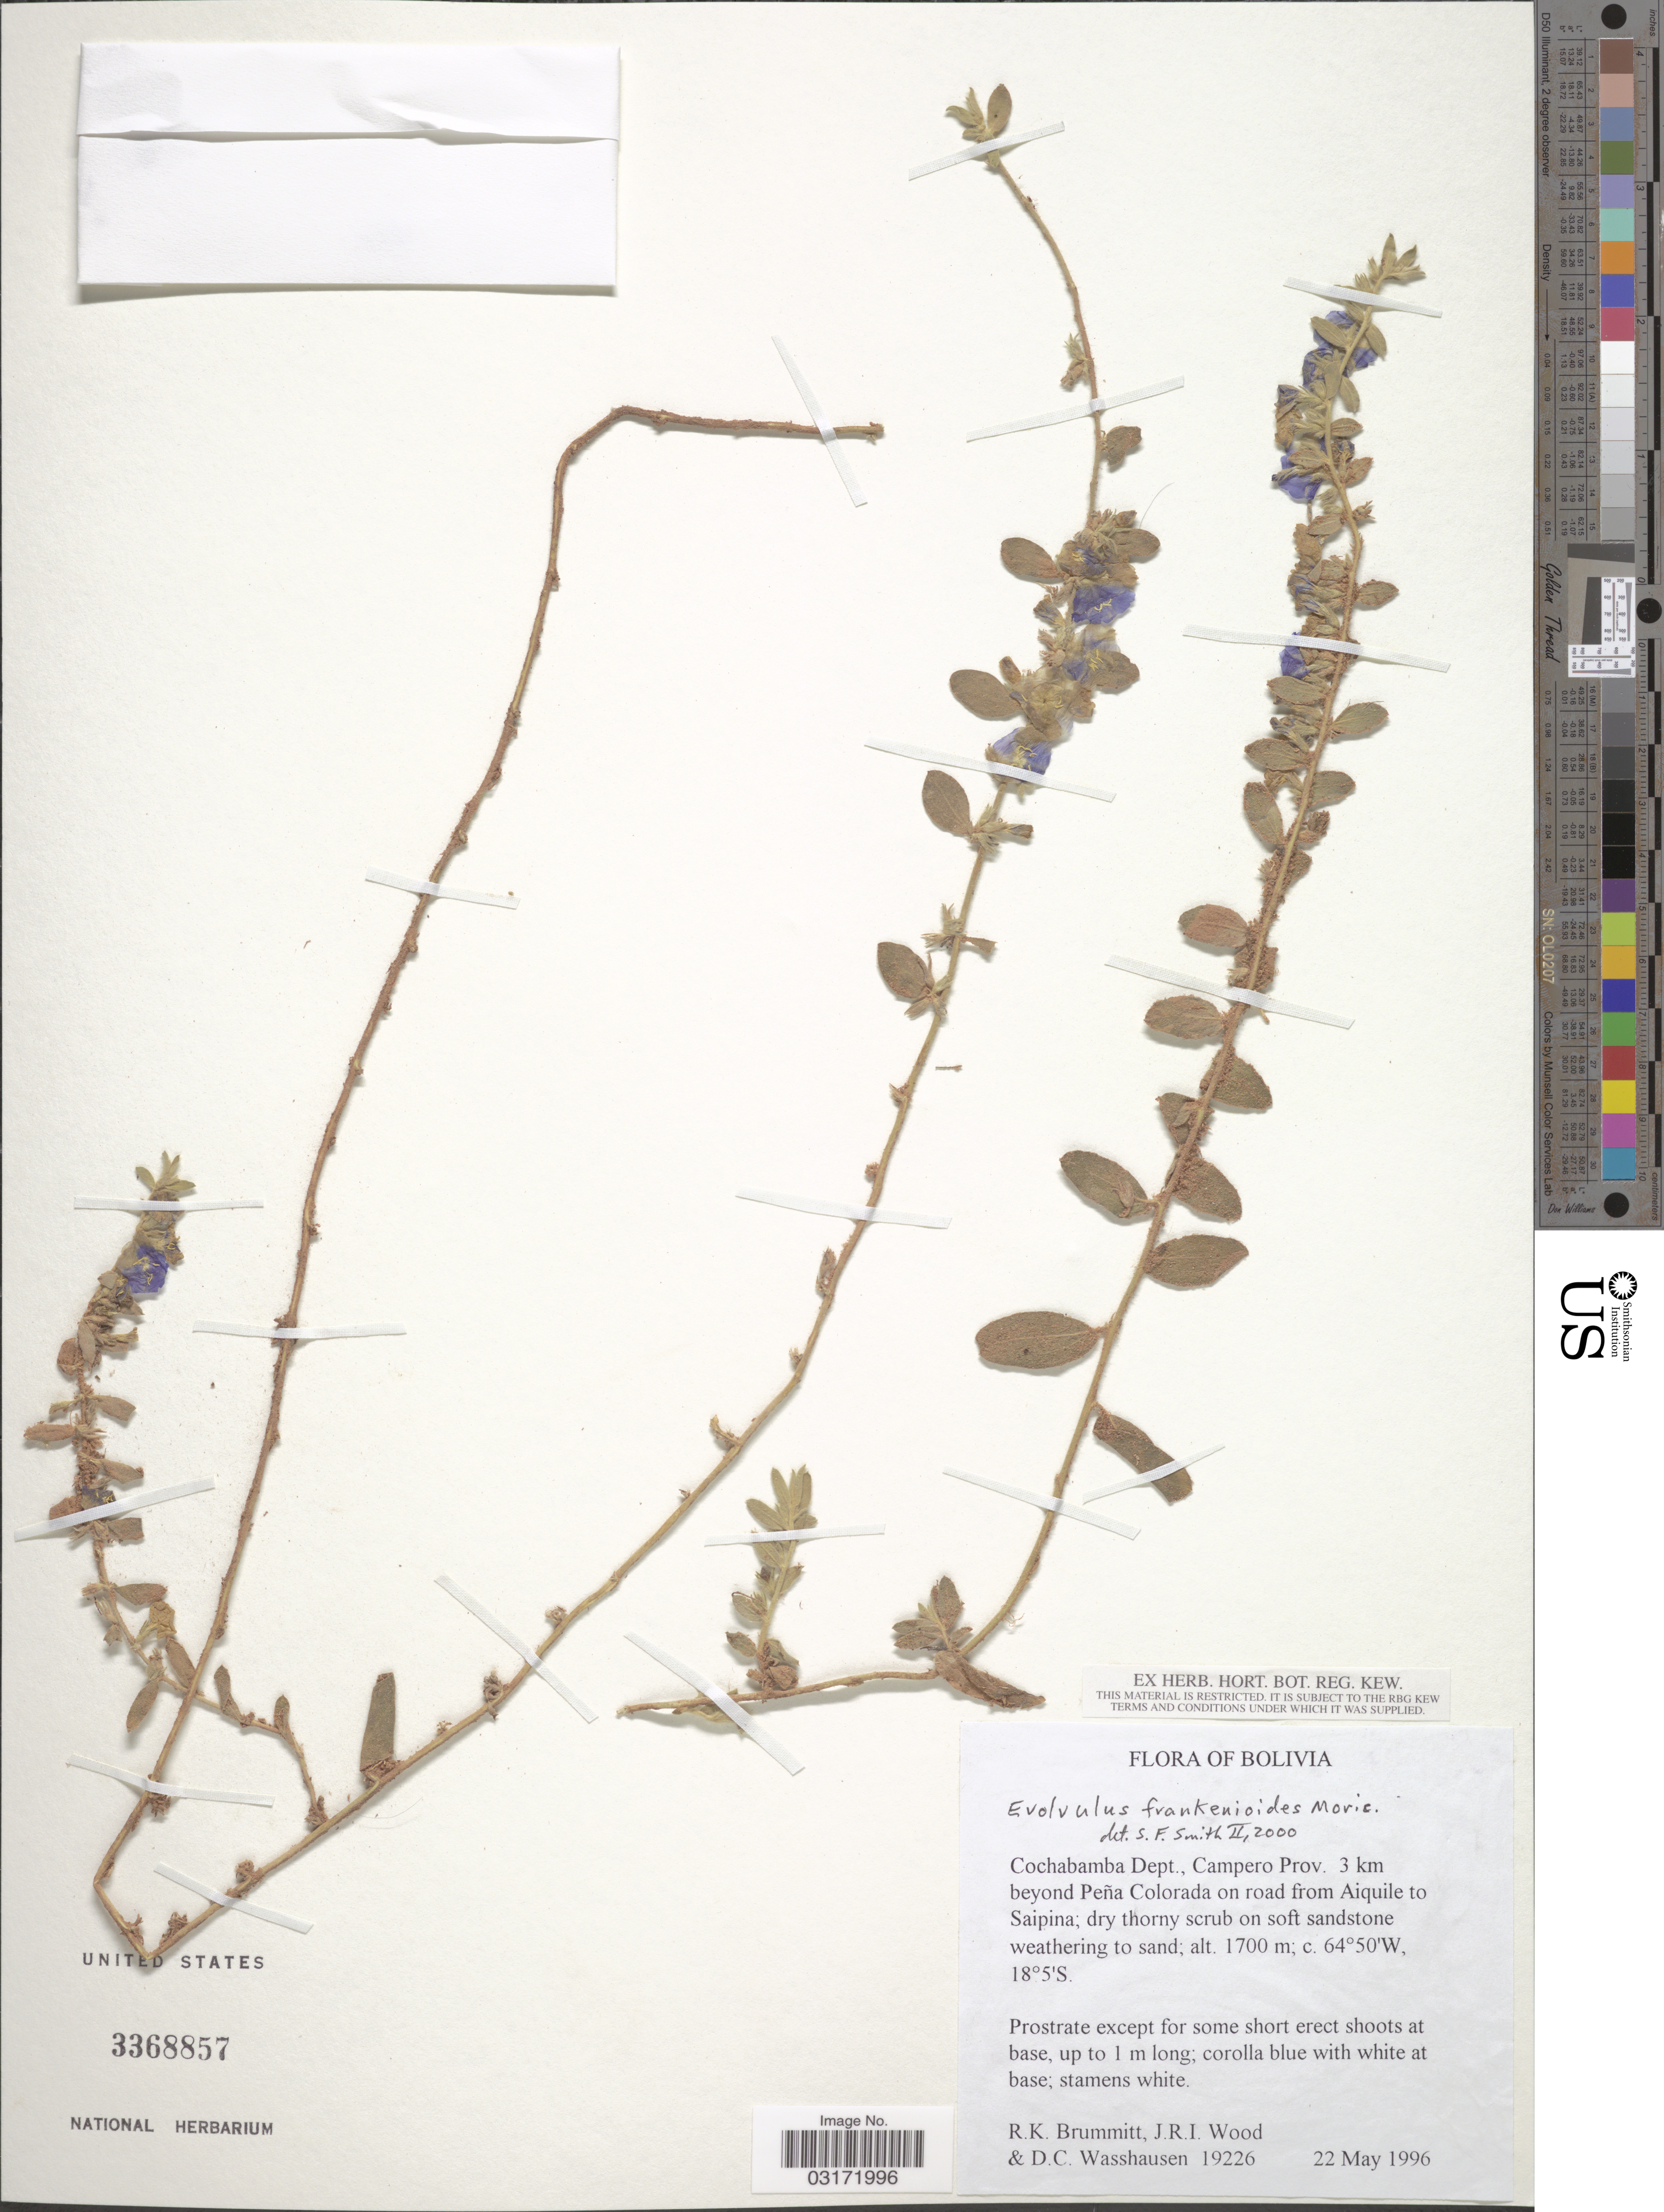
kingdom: Plantae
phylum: Tracheophyta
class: Magnoliopsida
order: Solanales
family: Convolvulaceae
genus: Evolvulus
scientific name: Evolvulus frankenioides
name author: Moric.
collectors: R. K. Brummitt, J. R. I. Wood & D. C. Wasshausen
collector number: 19226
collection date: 1996-05-22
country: Bolivia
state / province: Cochabamba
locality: Cochabamba Dept., Campero Prov. 3 km beyond Peña Colorada on road to Aiquile to Saipina.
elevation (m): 1700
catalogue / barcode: US 3368857